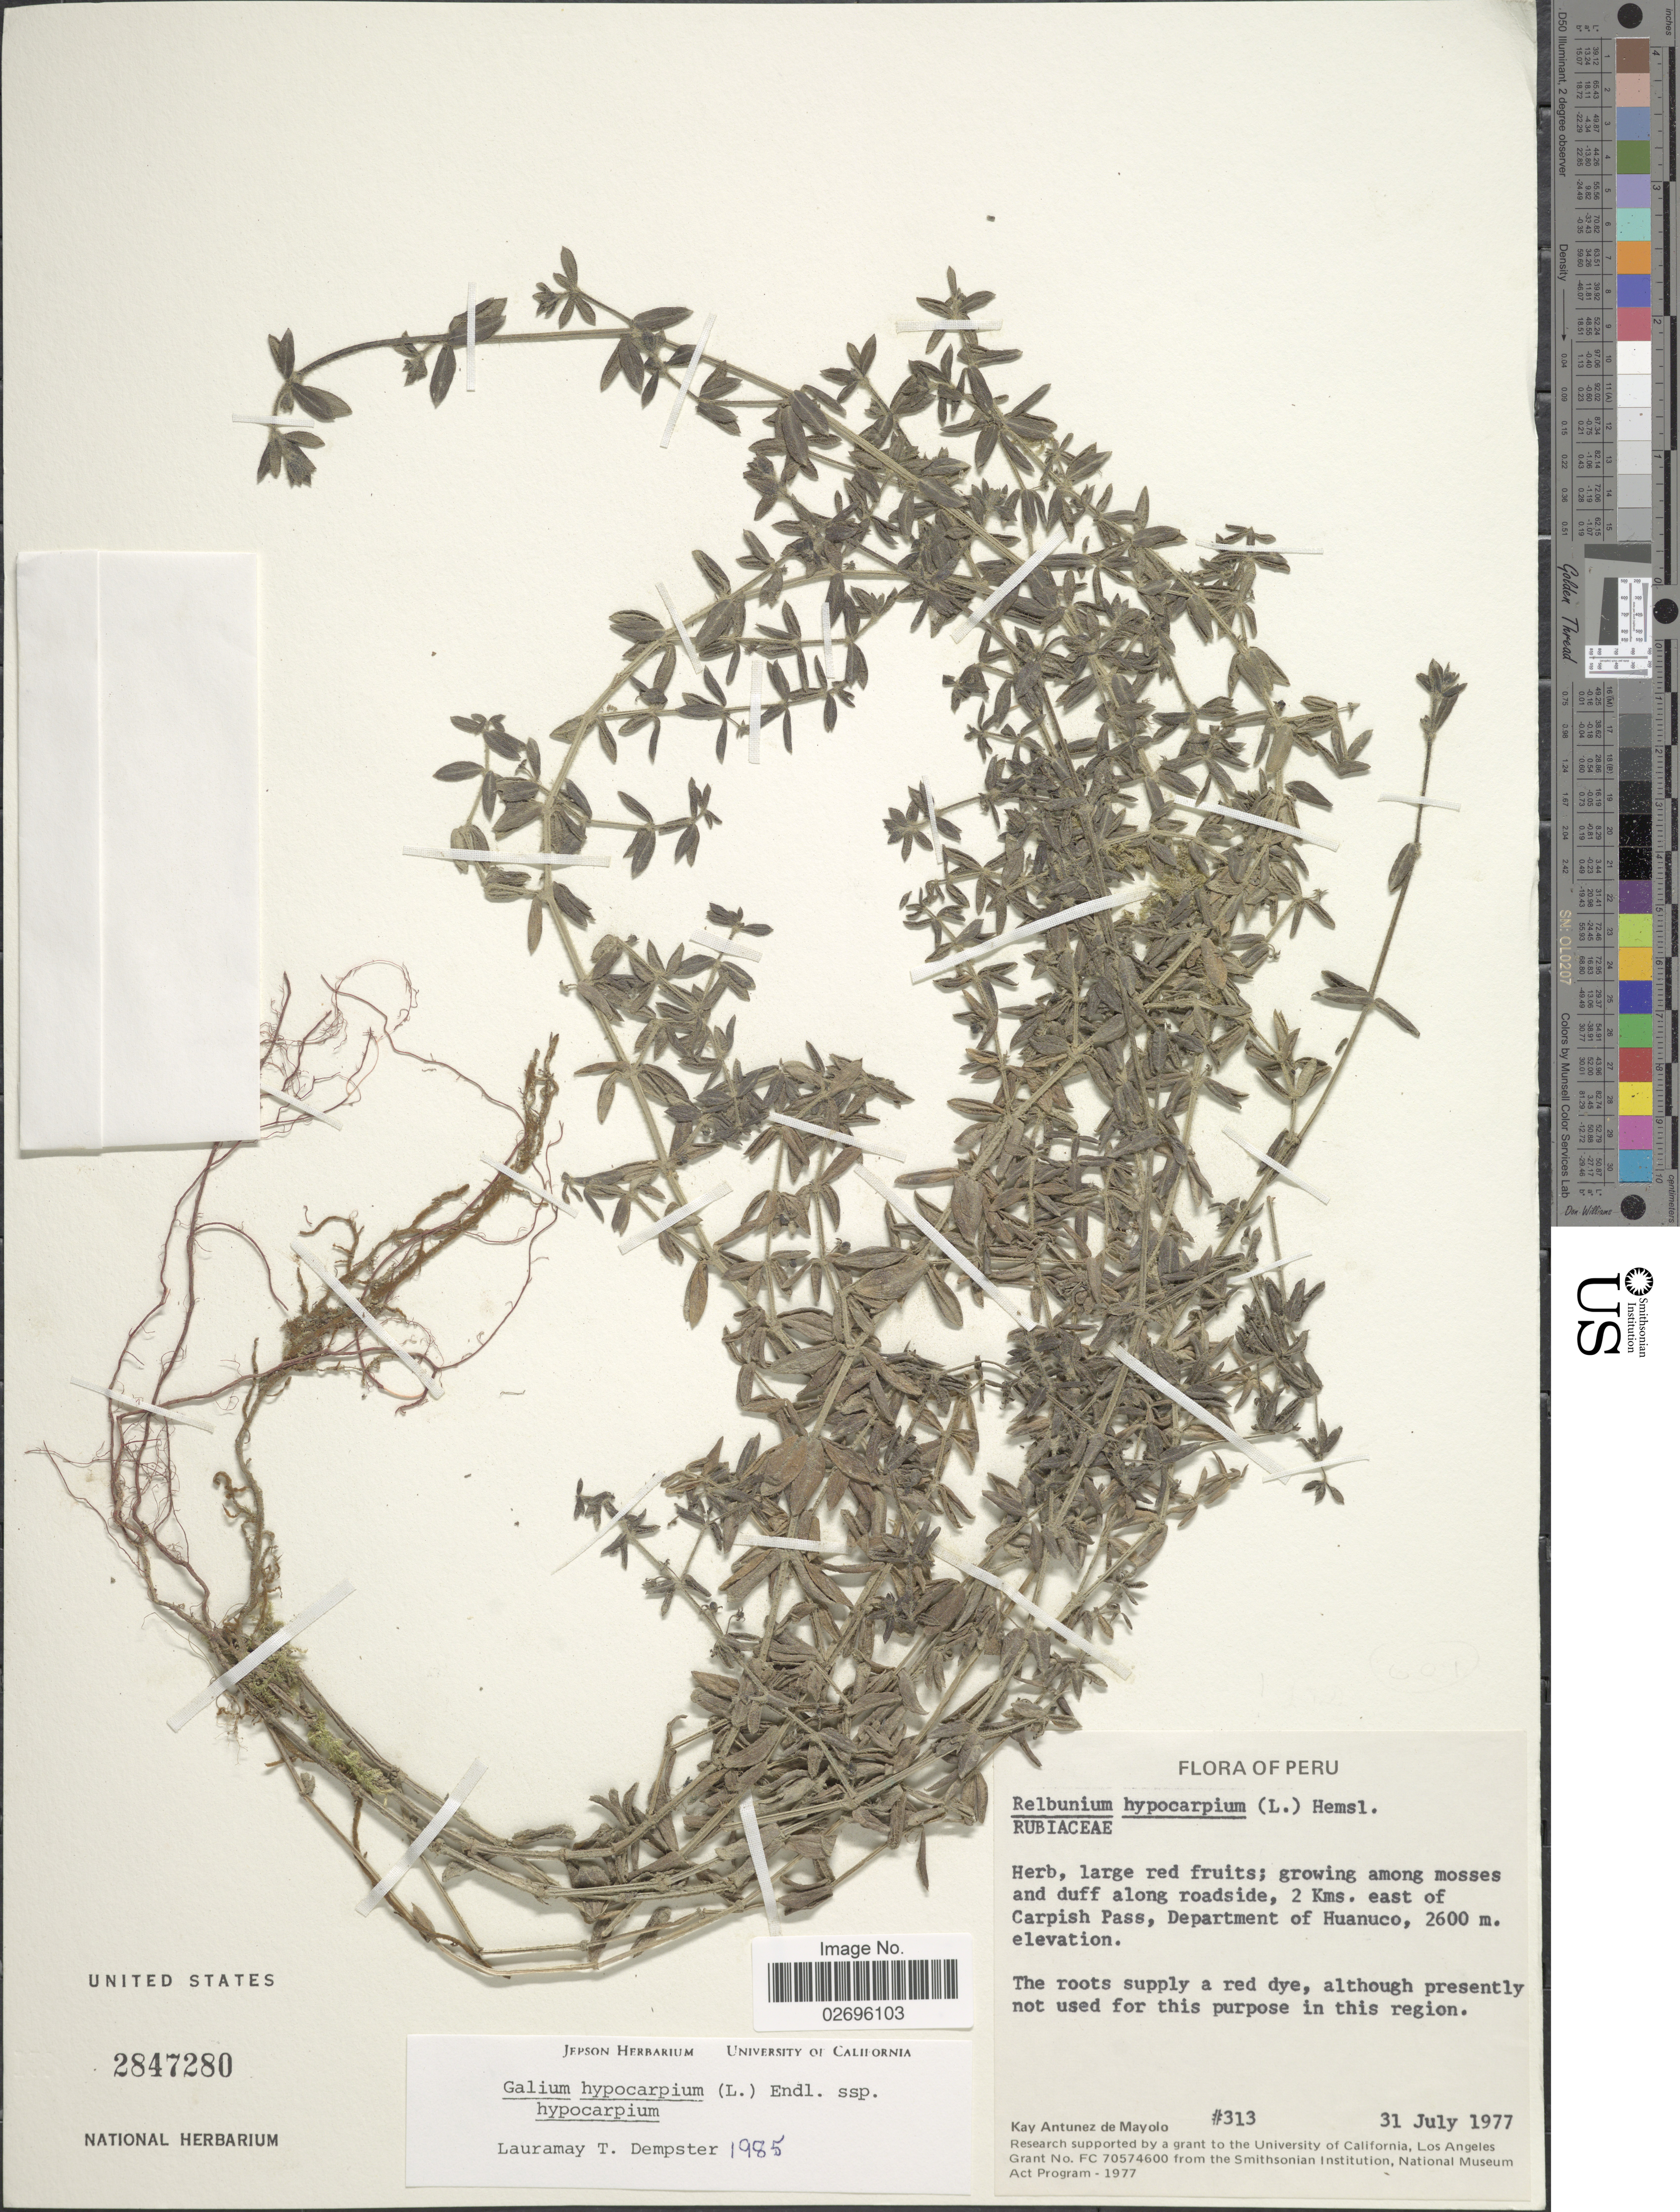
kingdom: Plantae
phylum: Tracheophyta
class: Magnoliopsida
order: Gentianales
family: Rubiaceae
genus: Galium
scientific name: Galium hypocarpium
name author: (L.) Endl. ex Griseb.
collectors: K. Antunez de Mayolo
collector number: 313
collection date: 1977-07-31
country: Peru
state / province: Huánuco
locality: Growing among mosses and duff along roadside, 2 Kms. east of Carpish Pass, Department of Huanuco.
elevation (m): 2600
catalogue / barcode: US 2847280